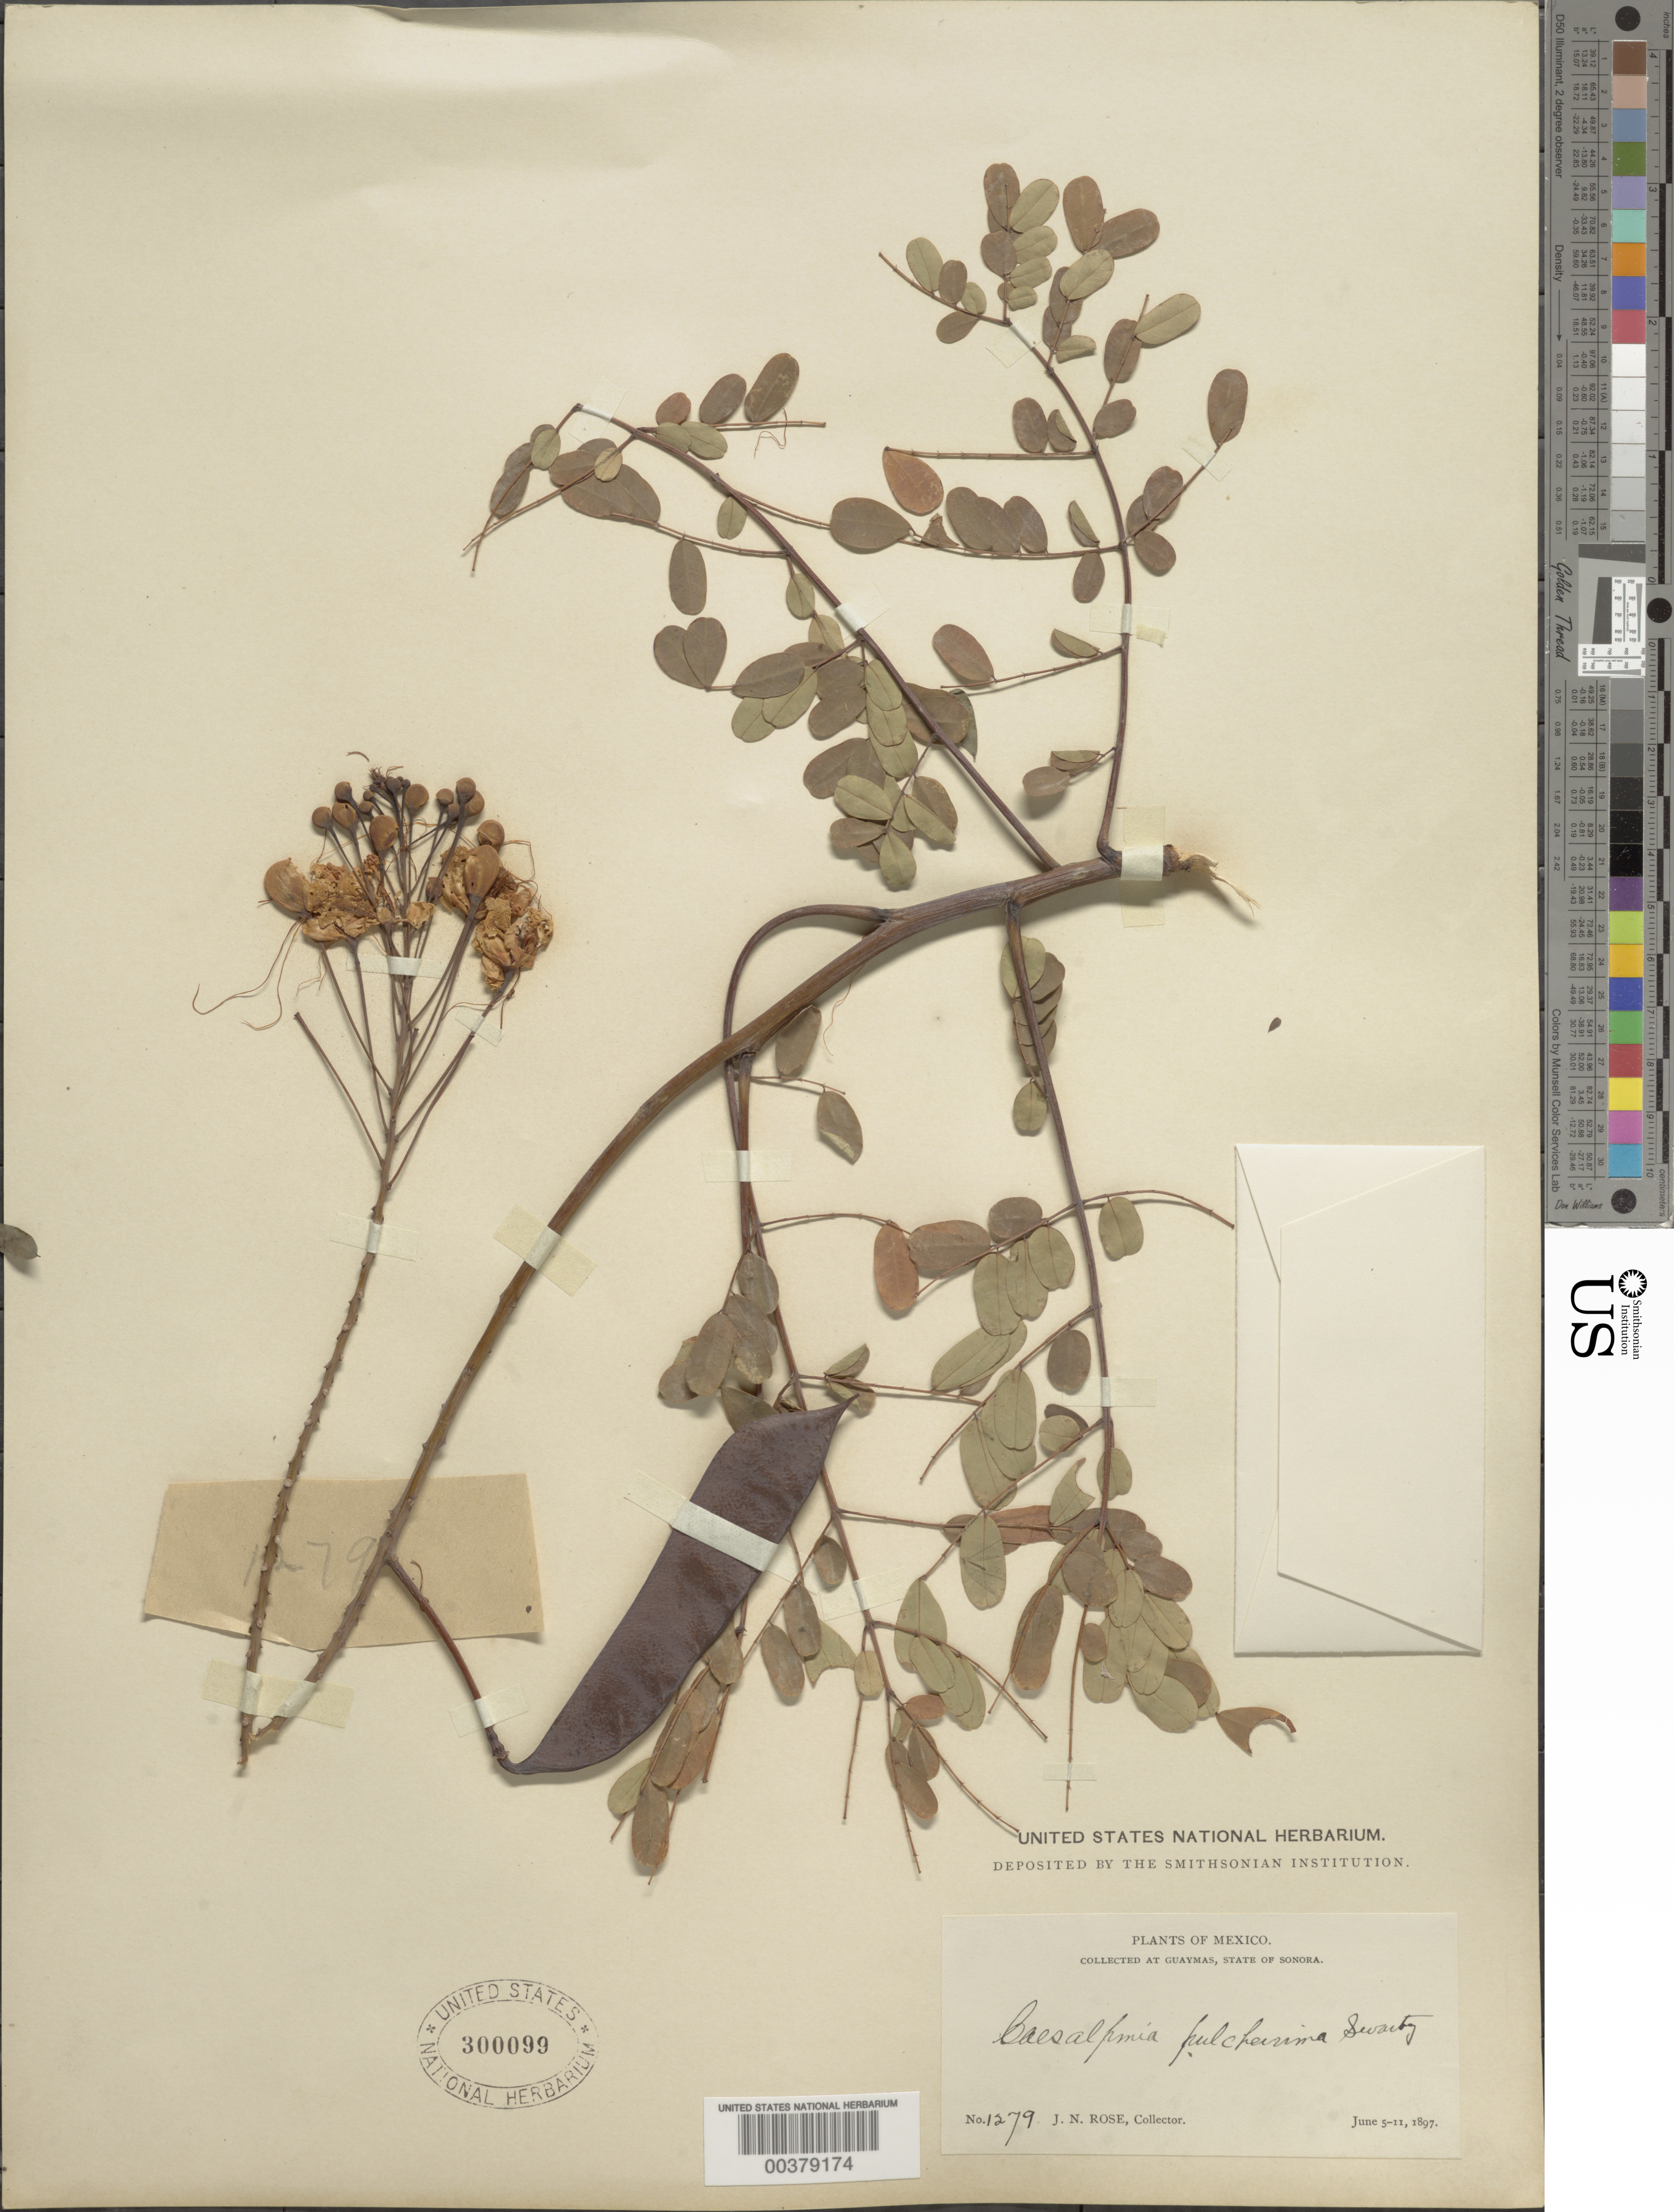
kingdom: Plantae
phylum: Tracheophyta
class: Magnoliopsida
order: Fabales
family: Fabaceae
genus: Caesalpinia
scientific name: Caesalpinia pulcherrima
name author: (L.) Sw.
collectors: J. N. Rose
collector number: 1279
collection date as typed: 05 Jun 1897 to 11 Jun 1897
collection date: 1897-06-05/1897-06-11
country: Mexico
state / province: Sonora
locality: At Guaymas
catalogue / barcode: US 300099